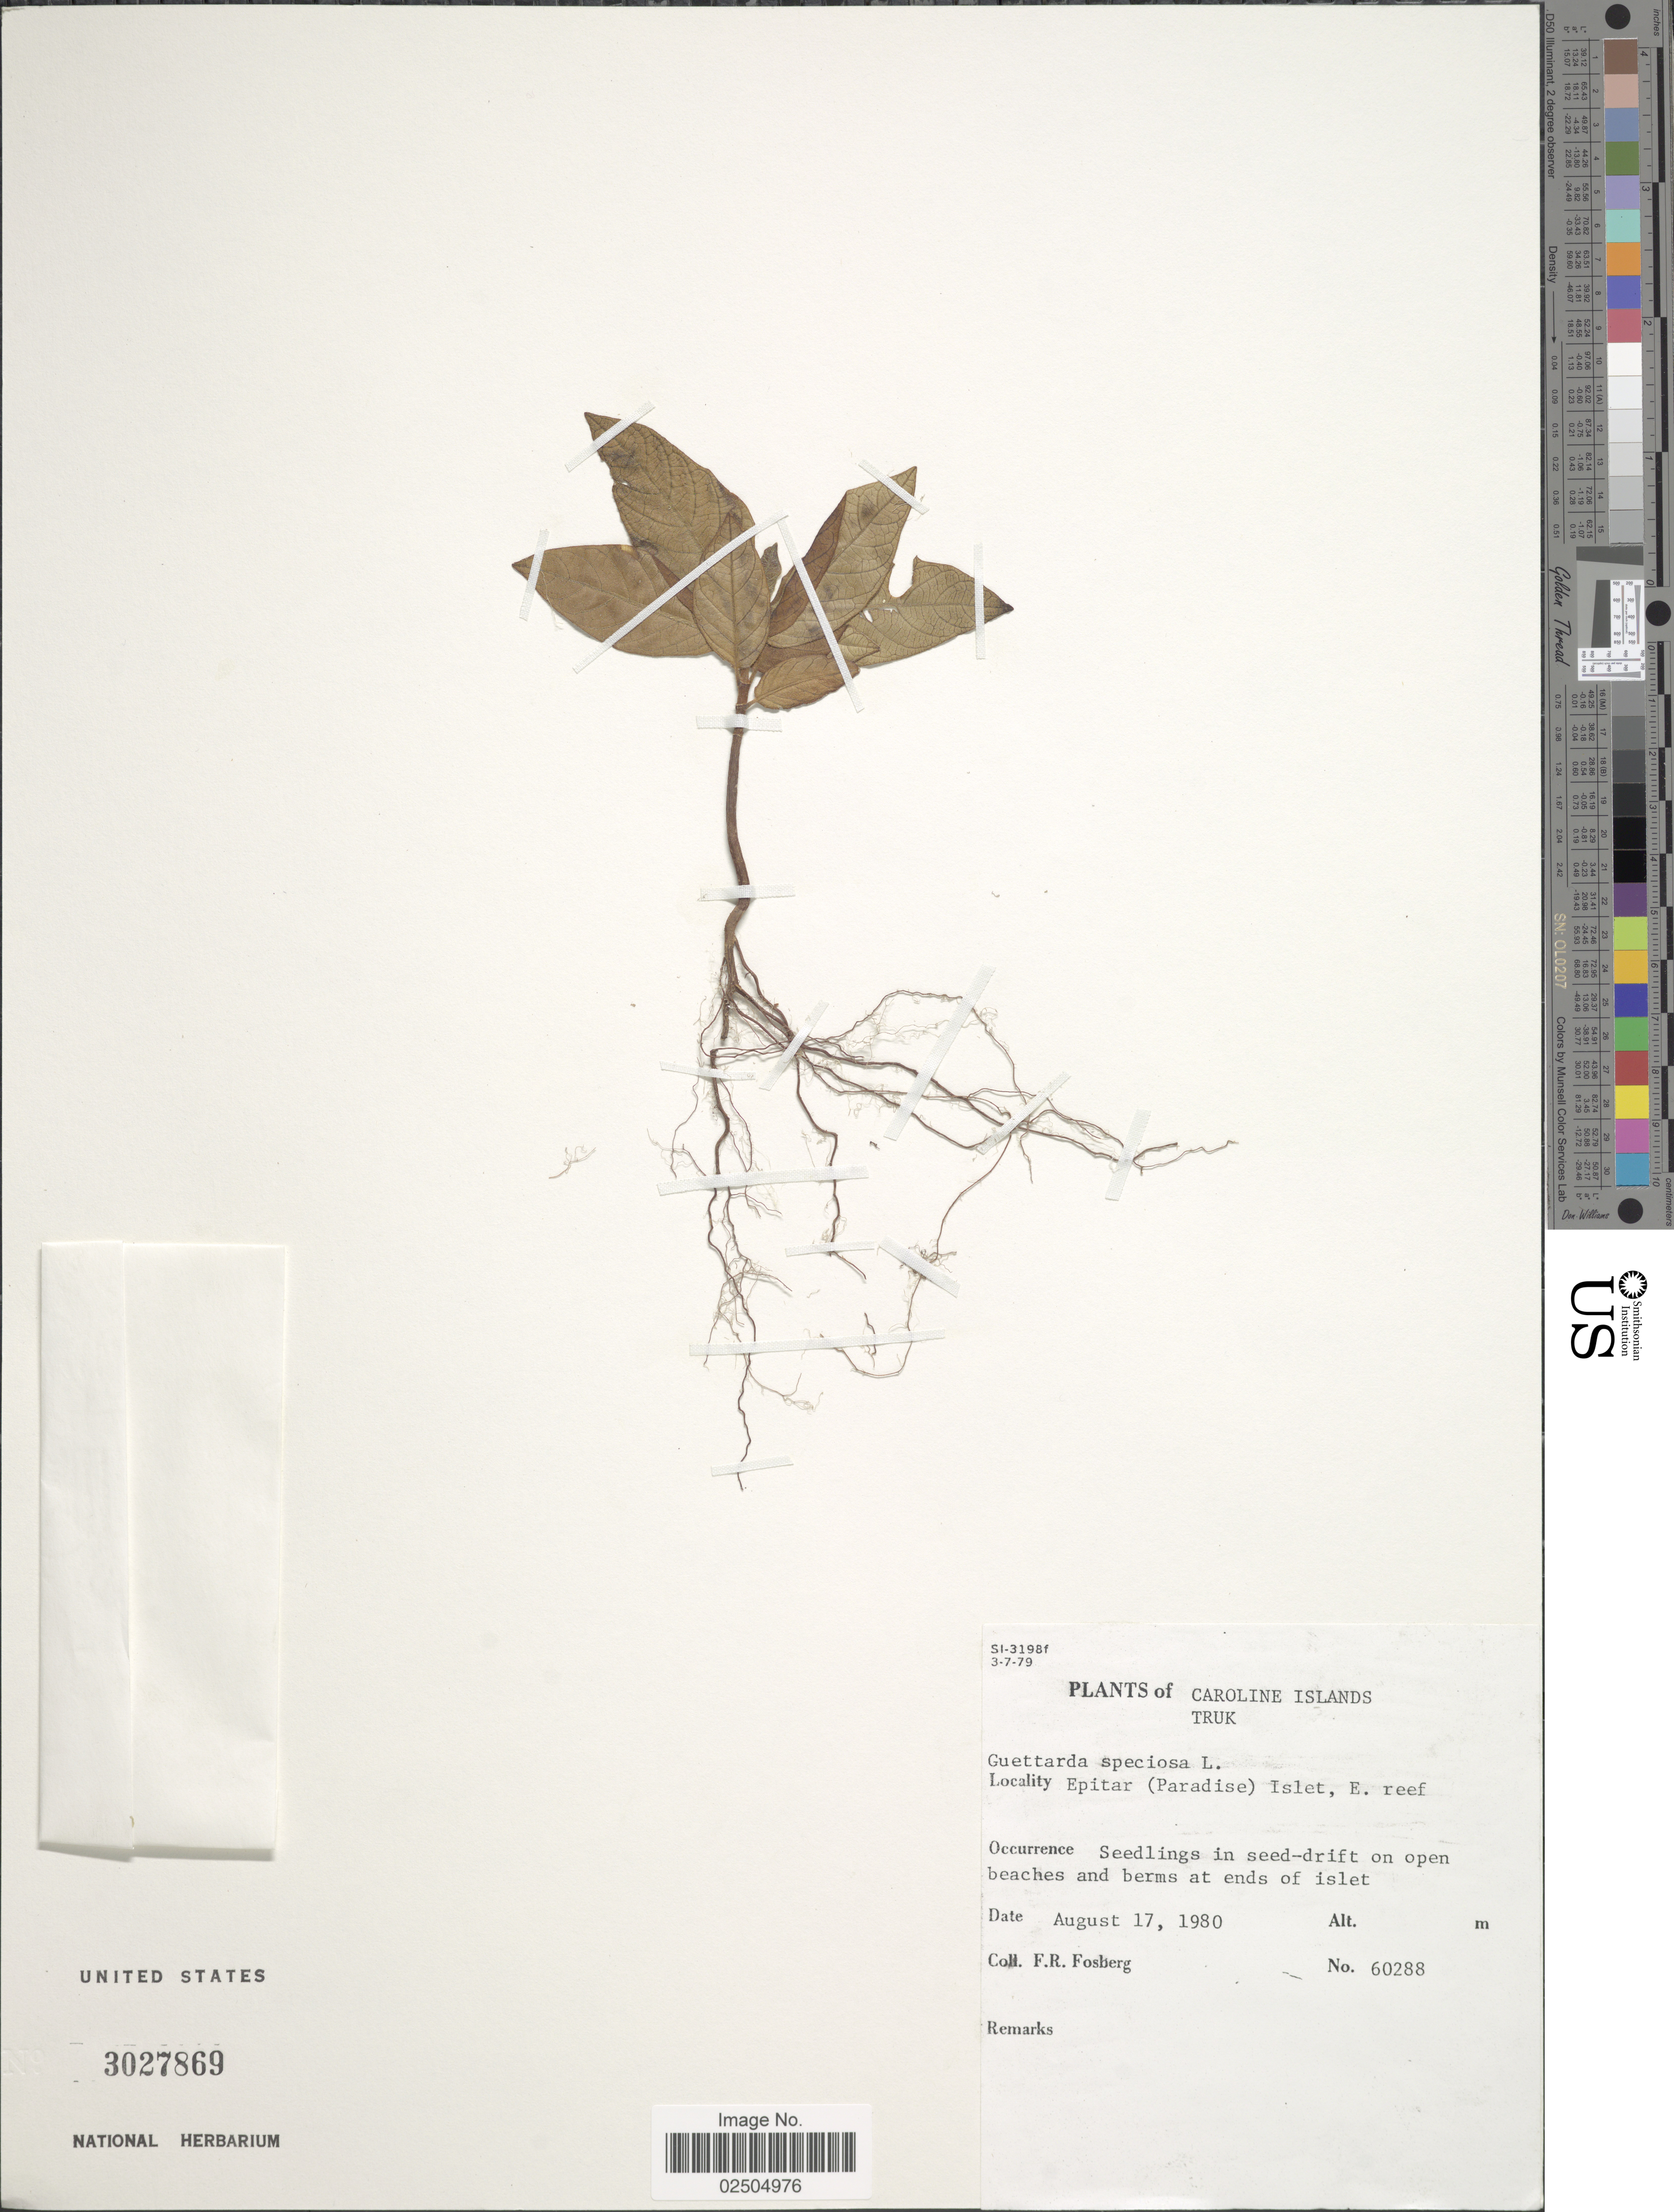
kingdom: Plantae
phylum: Tracheophyta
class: Magnoliopsida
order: Gentianales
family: Rubiaceae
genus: Guettarda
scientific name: Guettarda speciosa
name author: L.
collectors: F. R. Fosberg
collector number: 60288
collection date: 1980-08-17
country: Micronesia, Federated States of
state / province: Truk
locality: Caroline Islands, Truk, Epitar (Paradise) Islet, E. reef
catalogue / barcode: US 3027869